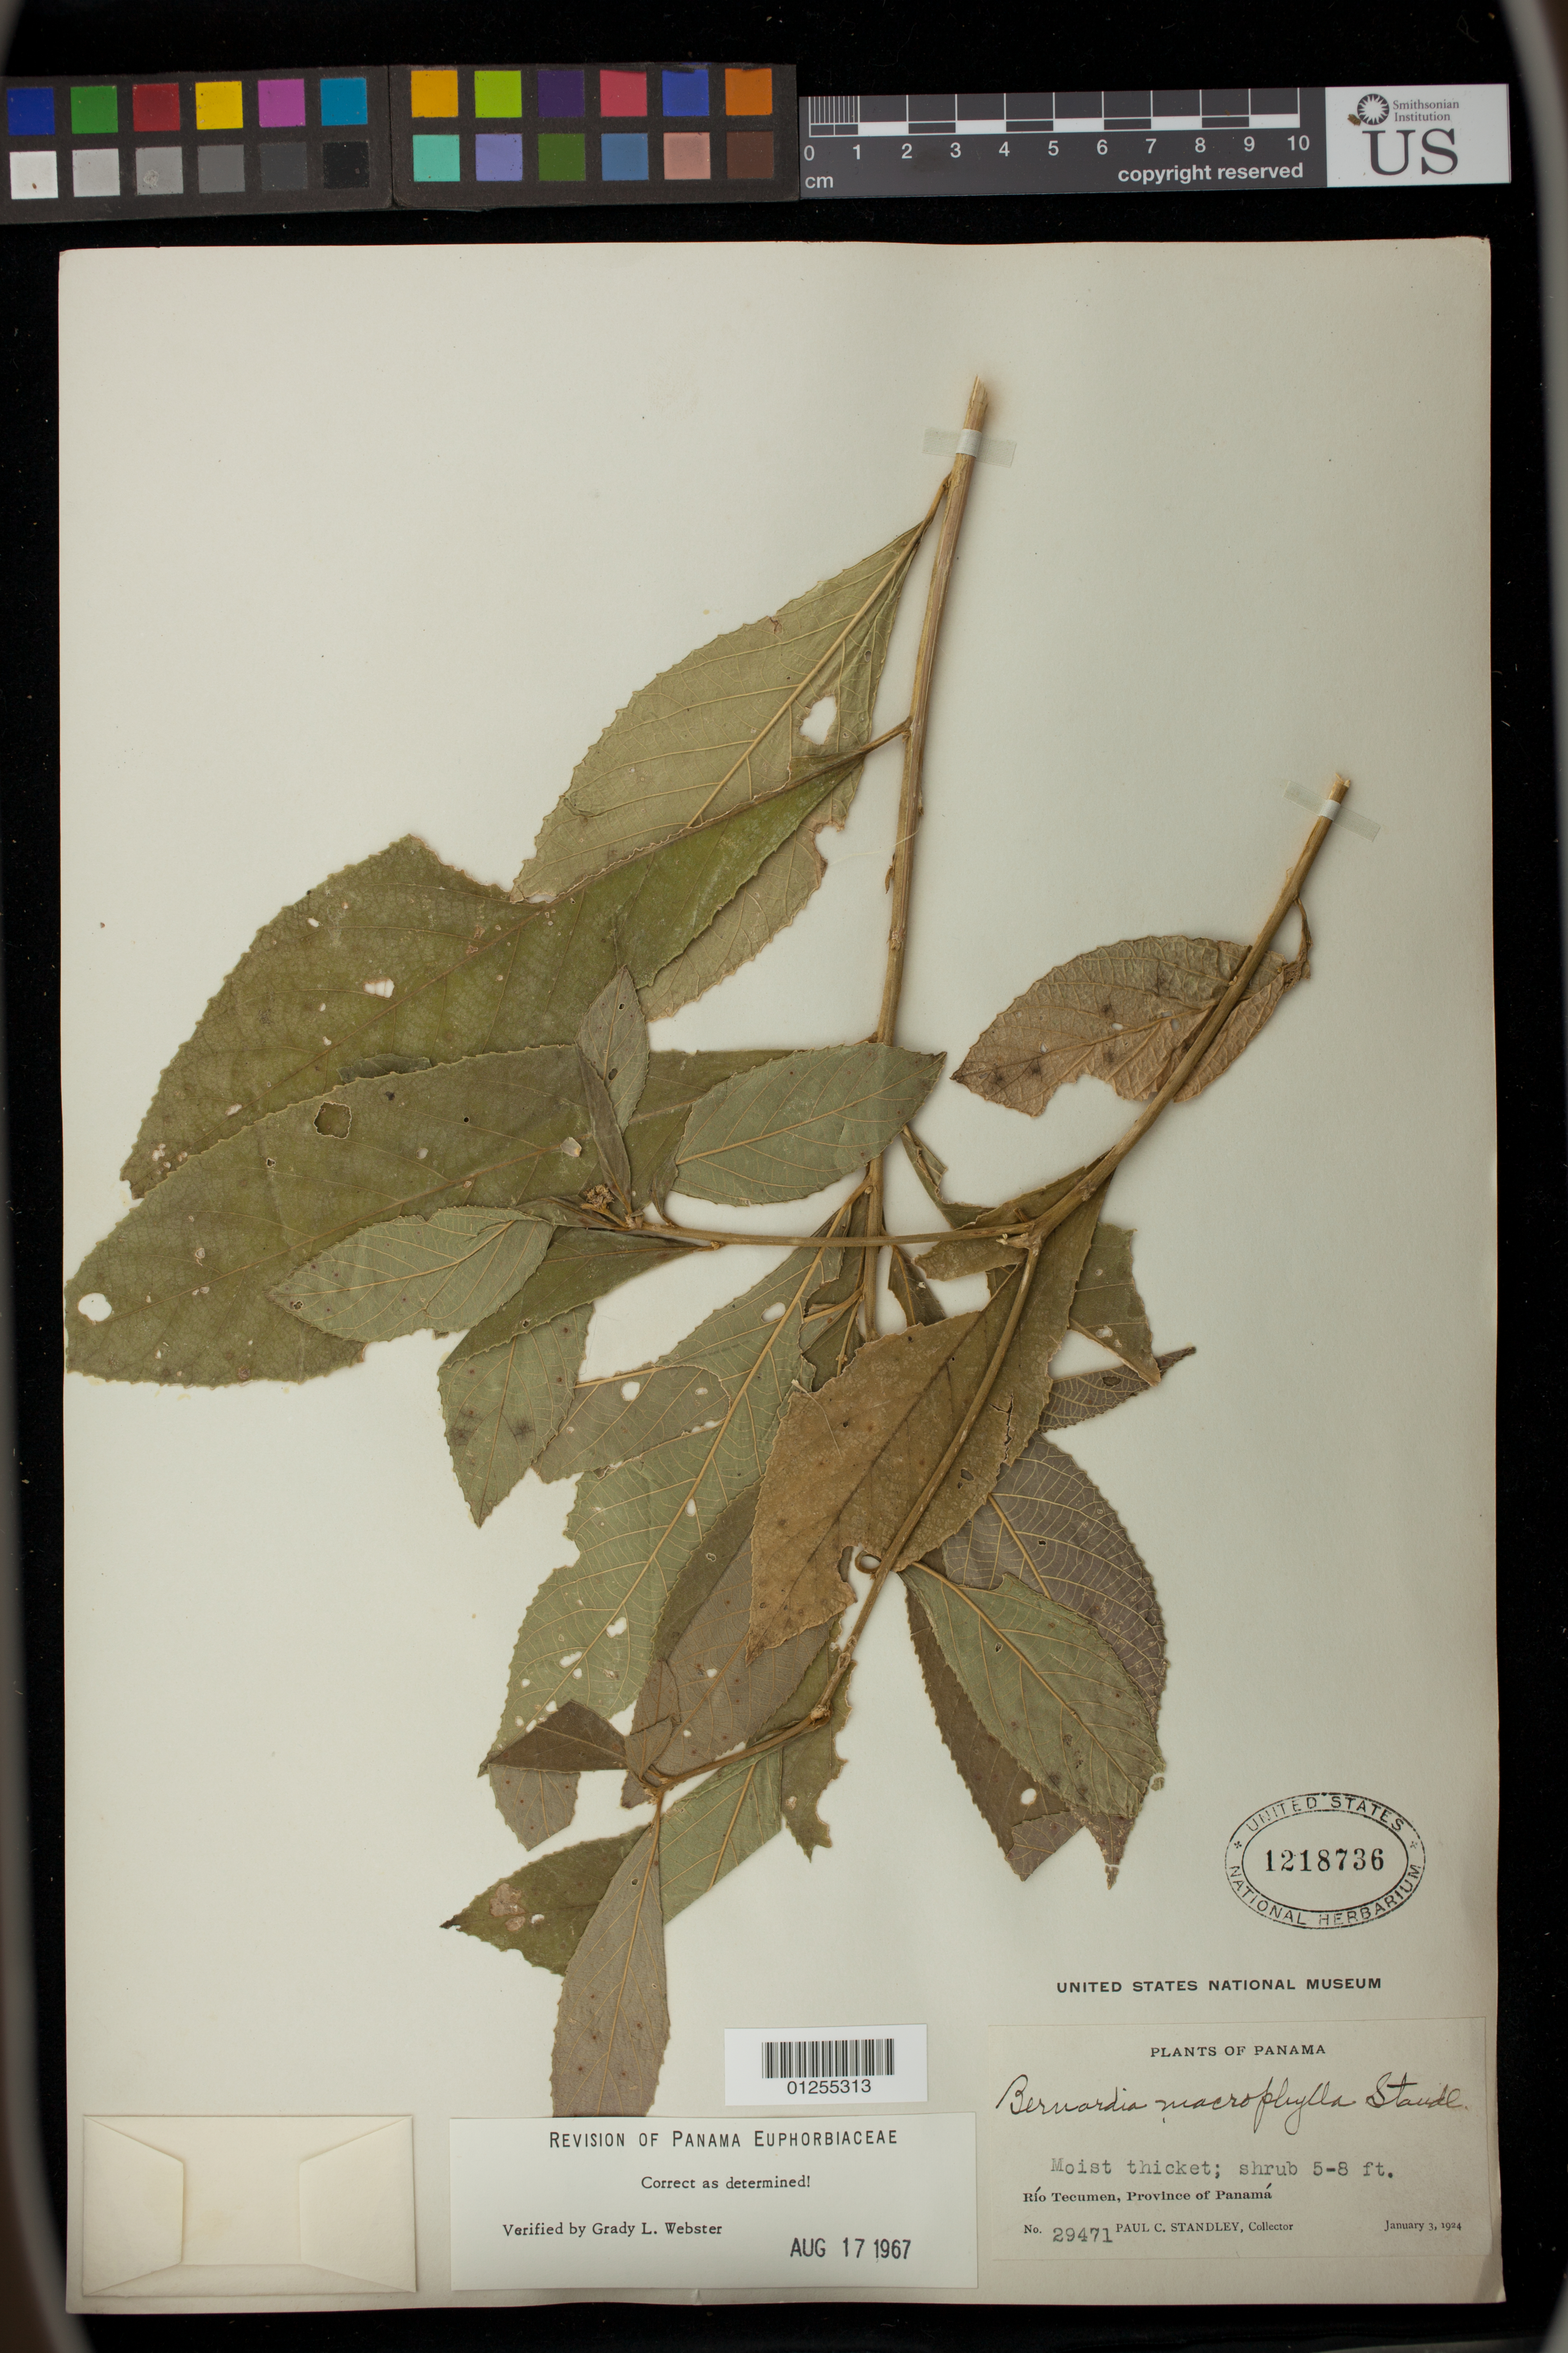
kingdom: Plantae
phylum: Tracheophyta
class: Magnoliopsida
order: Malpighiales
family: Euphorbiaceae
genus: Bernardia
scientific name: Bernardia macrophylla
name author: Standl.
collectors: P. C. Standley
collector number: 29471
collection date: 1924-01-03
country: Panama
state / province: Panamá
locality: Rio Tecumen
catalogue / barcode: US 1218736